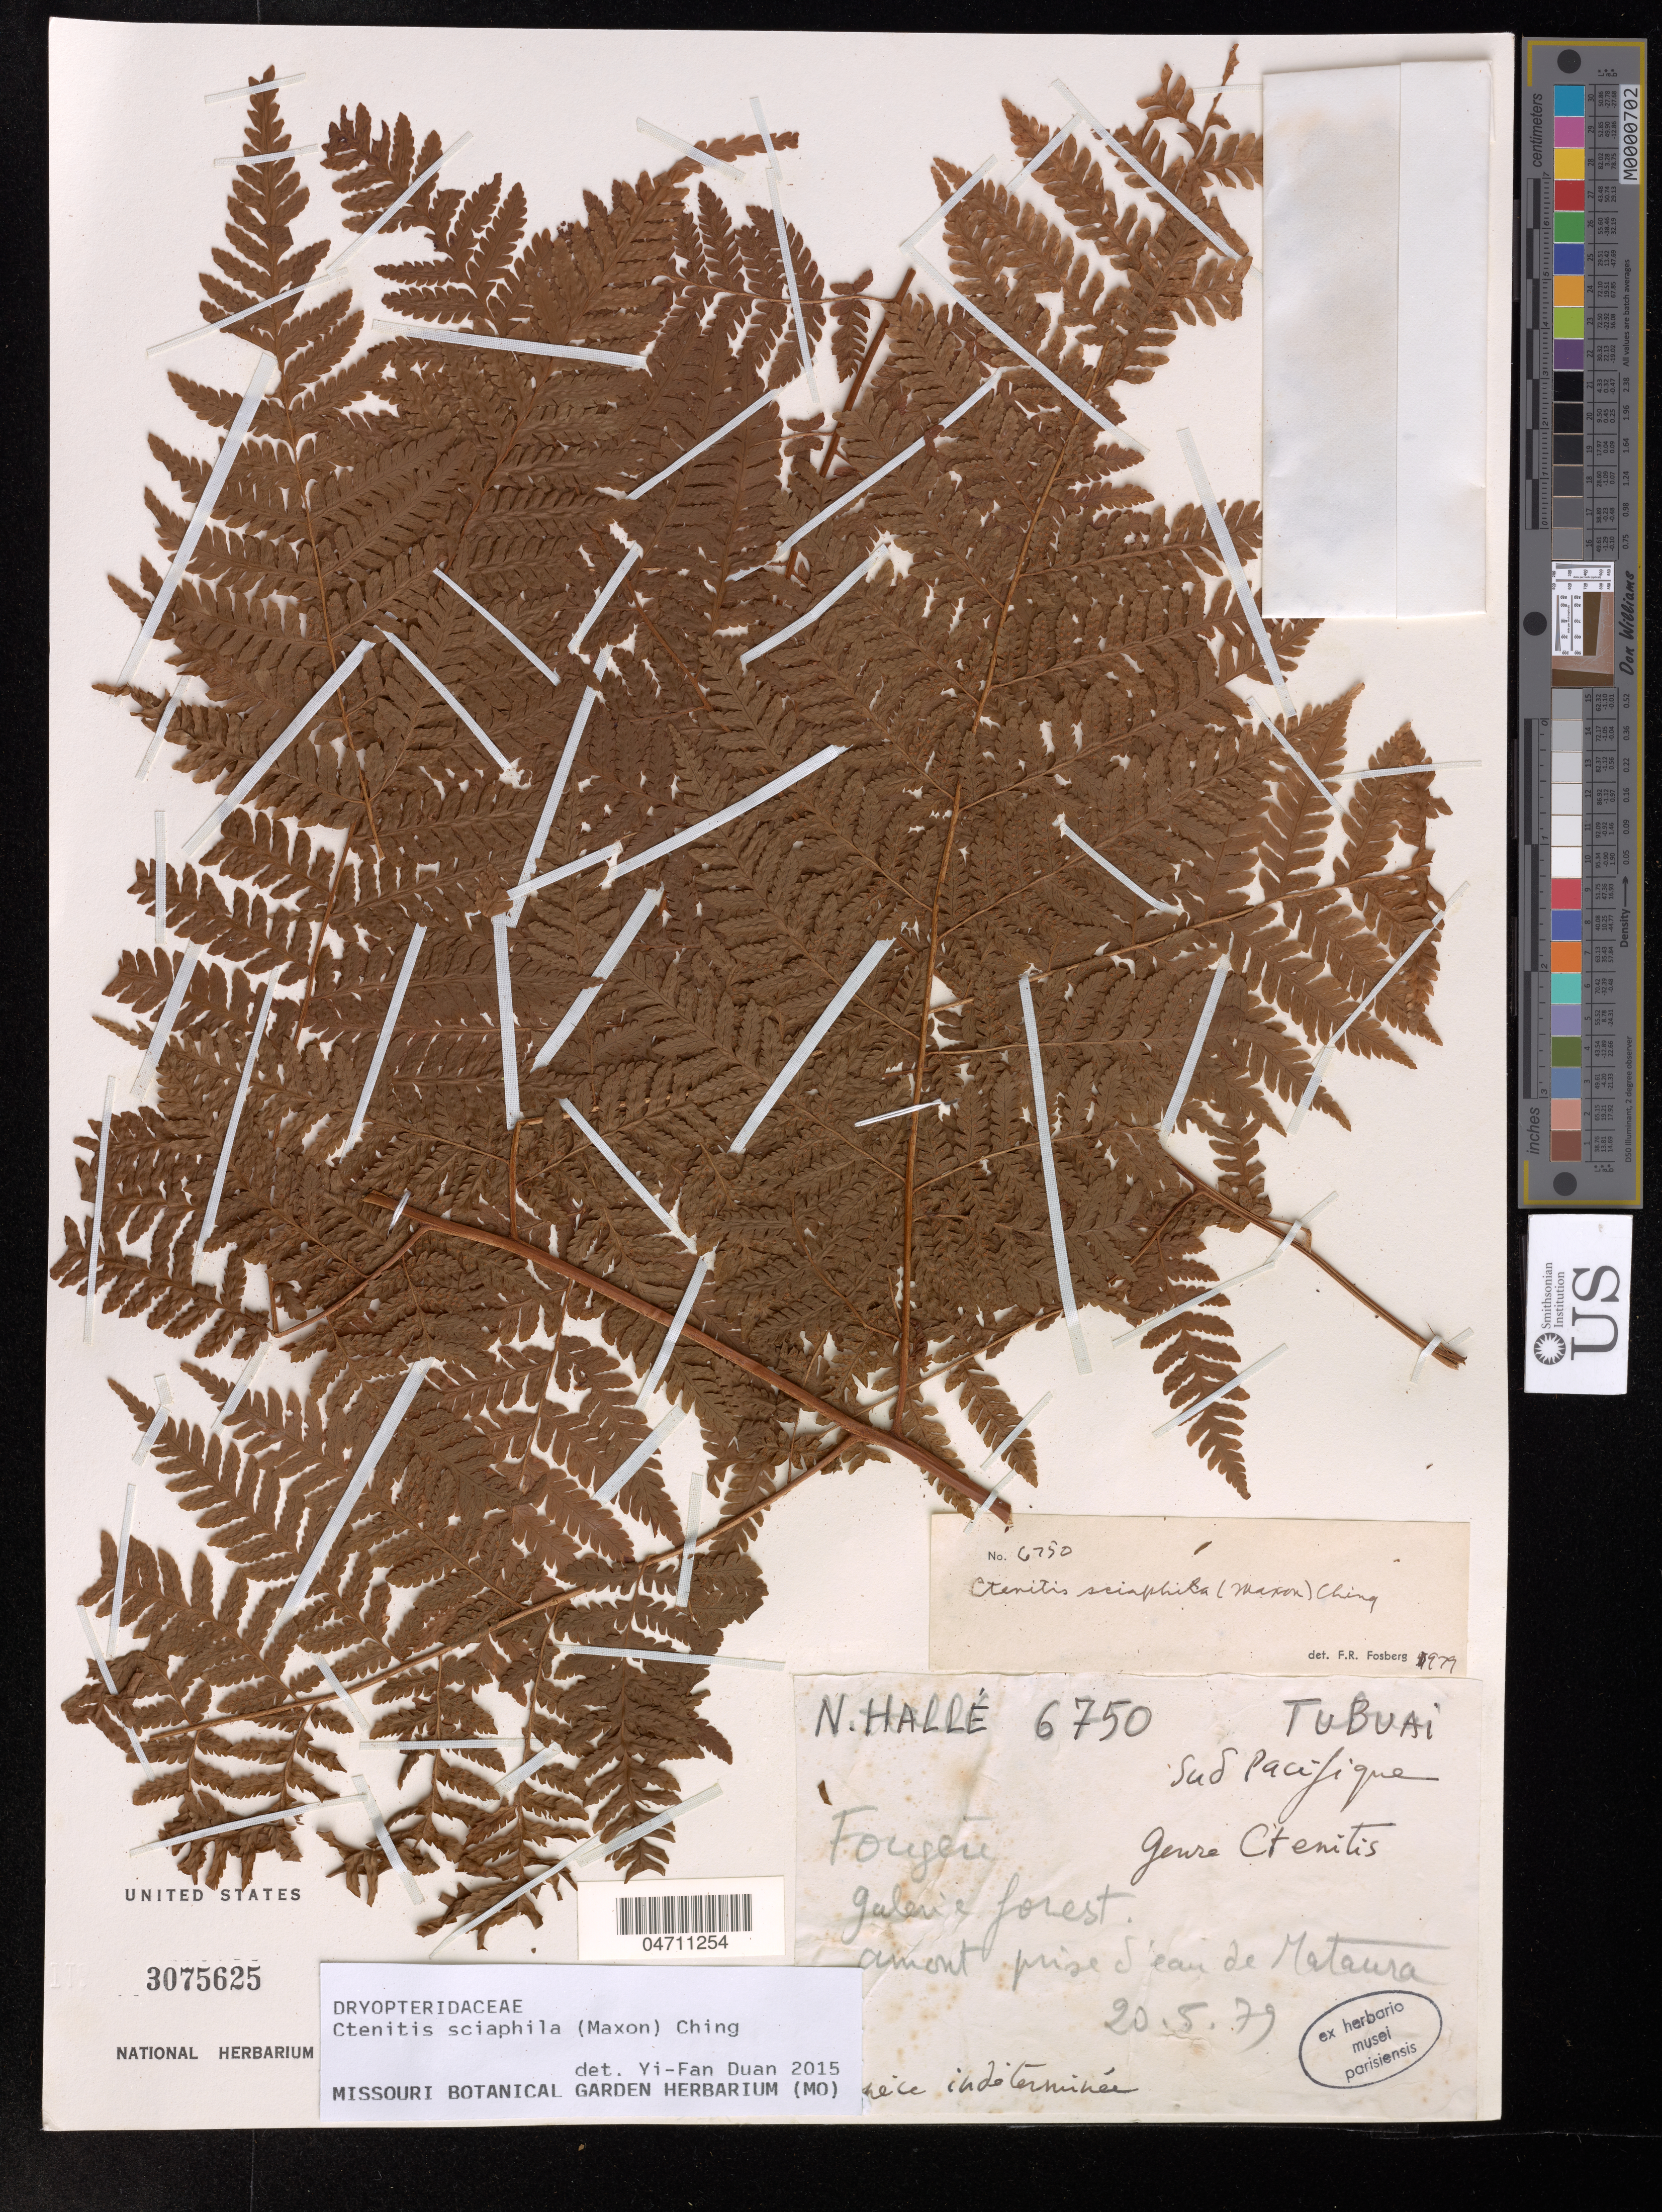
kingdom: Plantae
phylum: Tracheophyta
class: Polypodiopsida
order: Polypodiales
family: Dryopteridaceae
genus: Ctenitis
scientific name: Ctenitis sciaphila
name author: (Maxon) Ching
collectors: N. Hallé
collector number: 6750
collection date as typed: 20 May79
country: New Zealand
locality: Sud Pacifique, Galerie forest. amont prise d'eau de Mataura.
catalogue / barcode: US 3075625